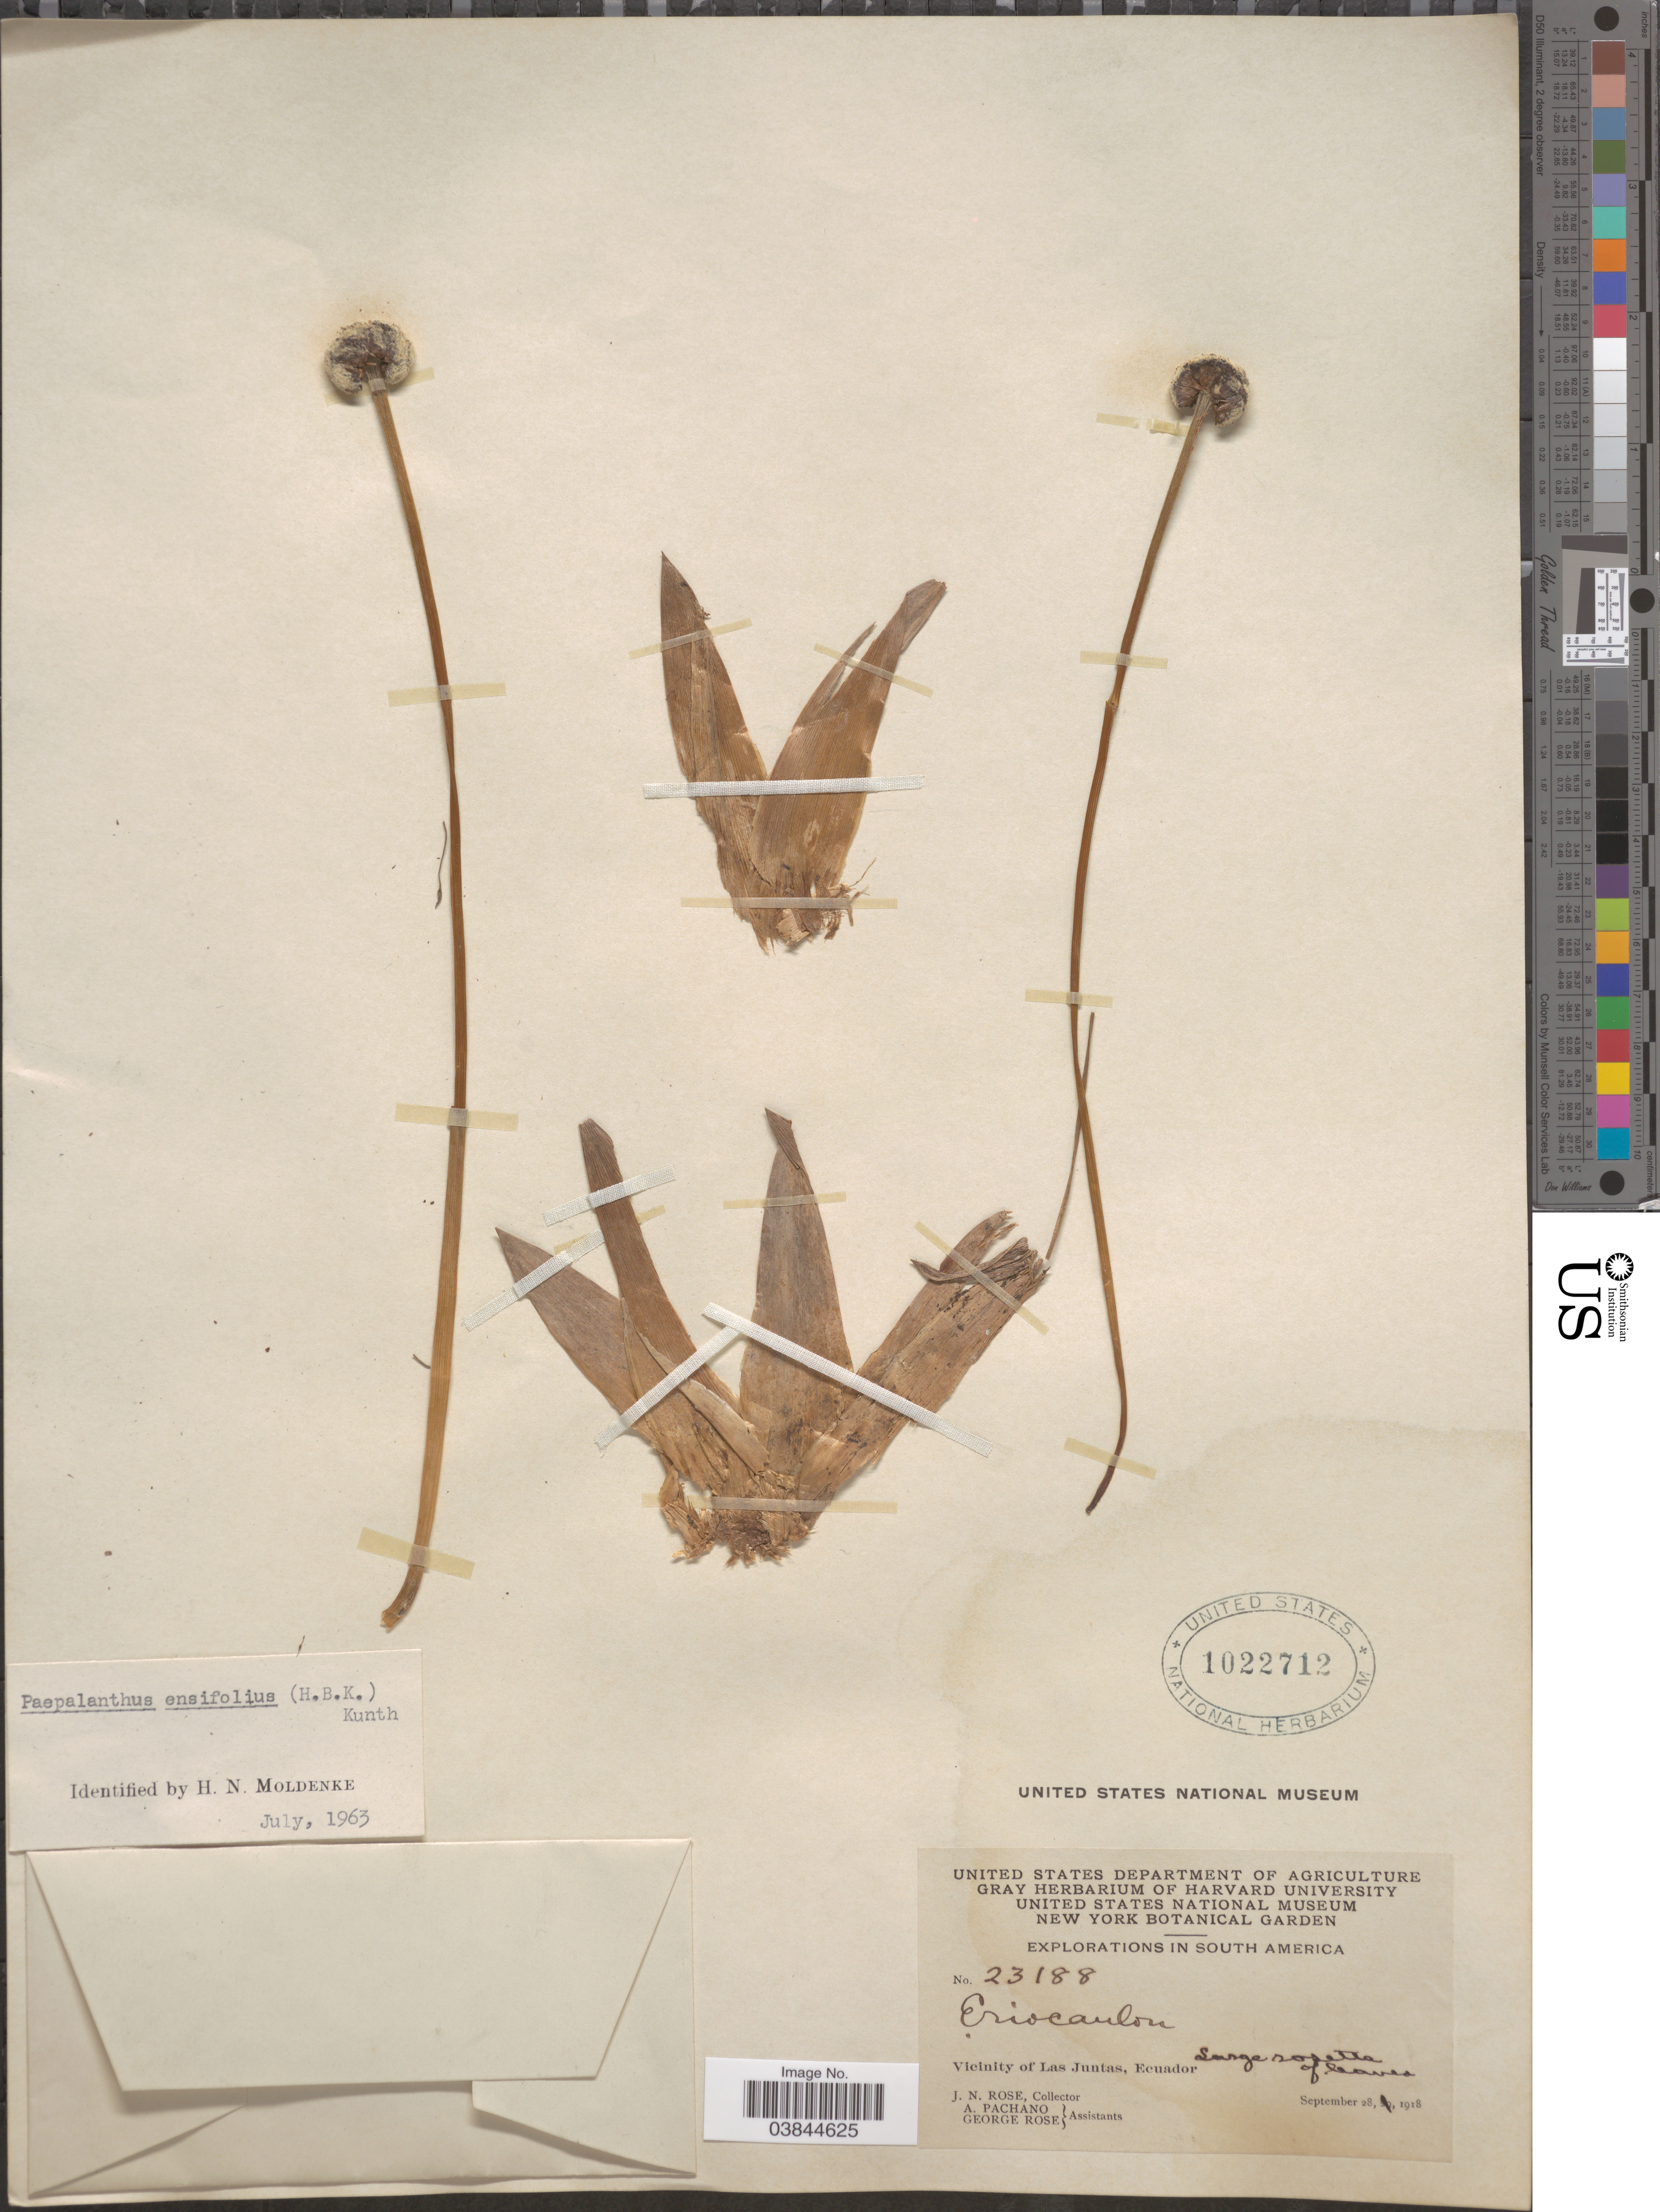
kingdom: Plantae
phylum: Tracheophyta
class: Liliopsida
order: Poales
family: Eriocaulaceae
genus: Paepalanthus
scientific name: Paepalanthus celsus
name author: Tissot-Sq.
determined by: Sauthier, Laura Jeanne, (SPF), Universidade de Sao Paulo (BRAZIL)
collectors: J. N. Rose, A. Pachano & G. Rose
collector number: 23188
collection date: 1918-09-28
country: Ecuador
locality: Vicinity of Las Juntas.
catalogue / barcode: US 1022712